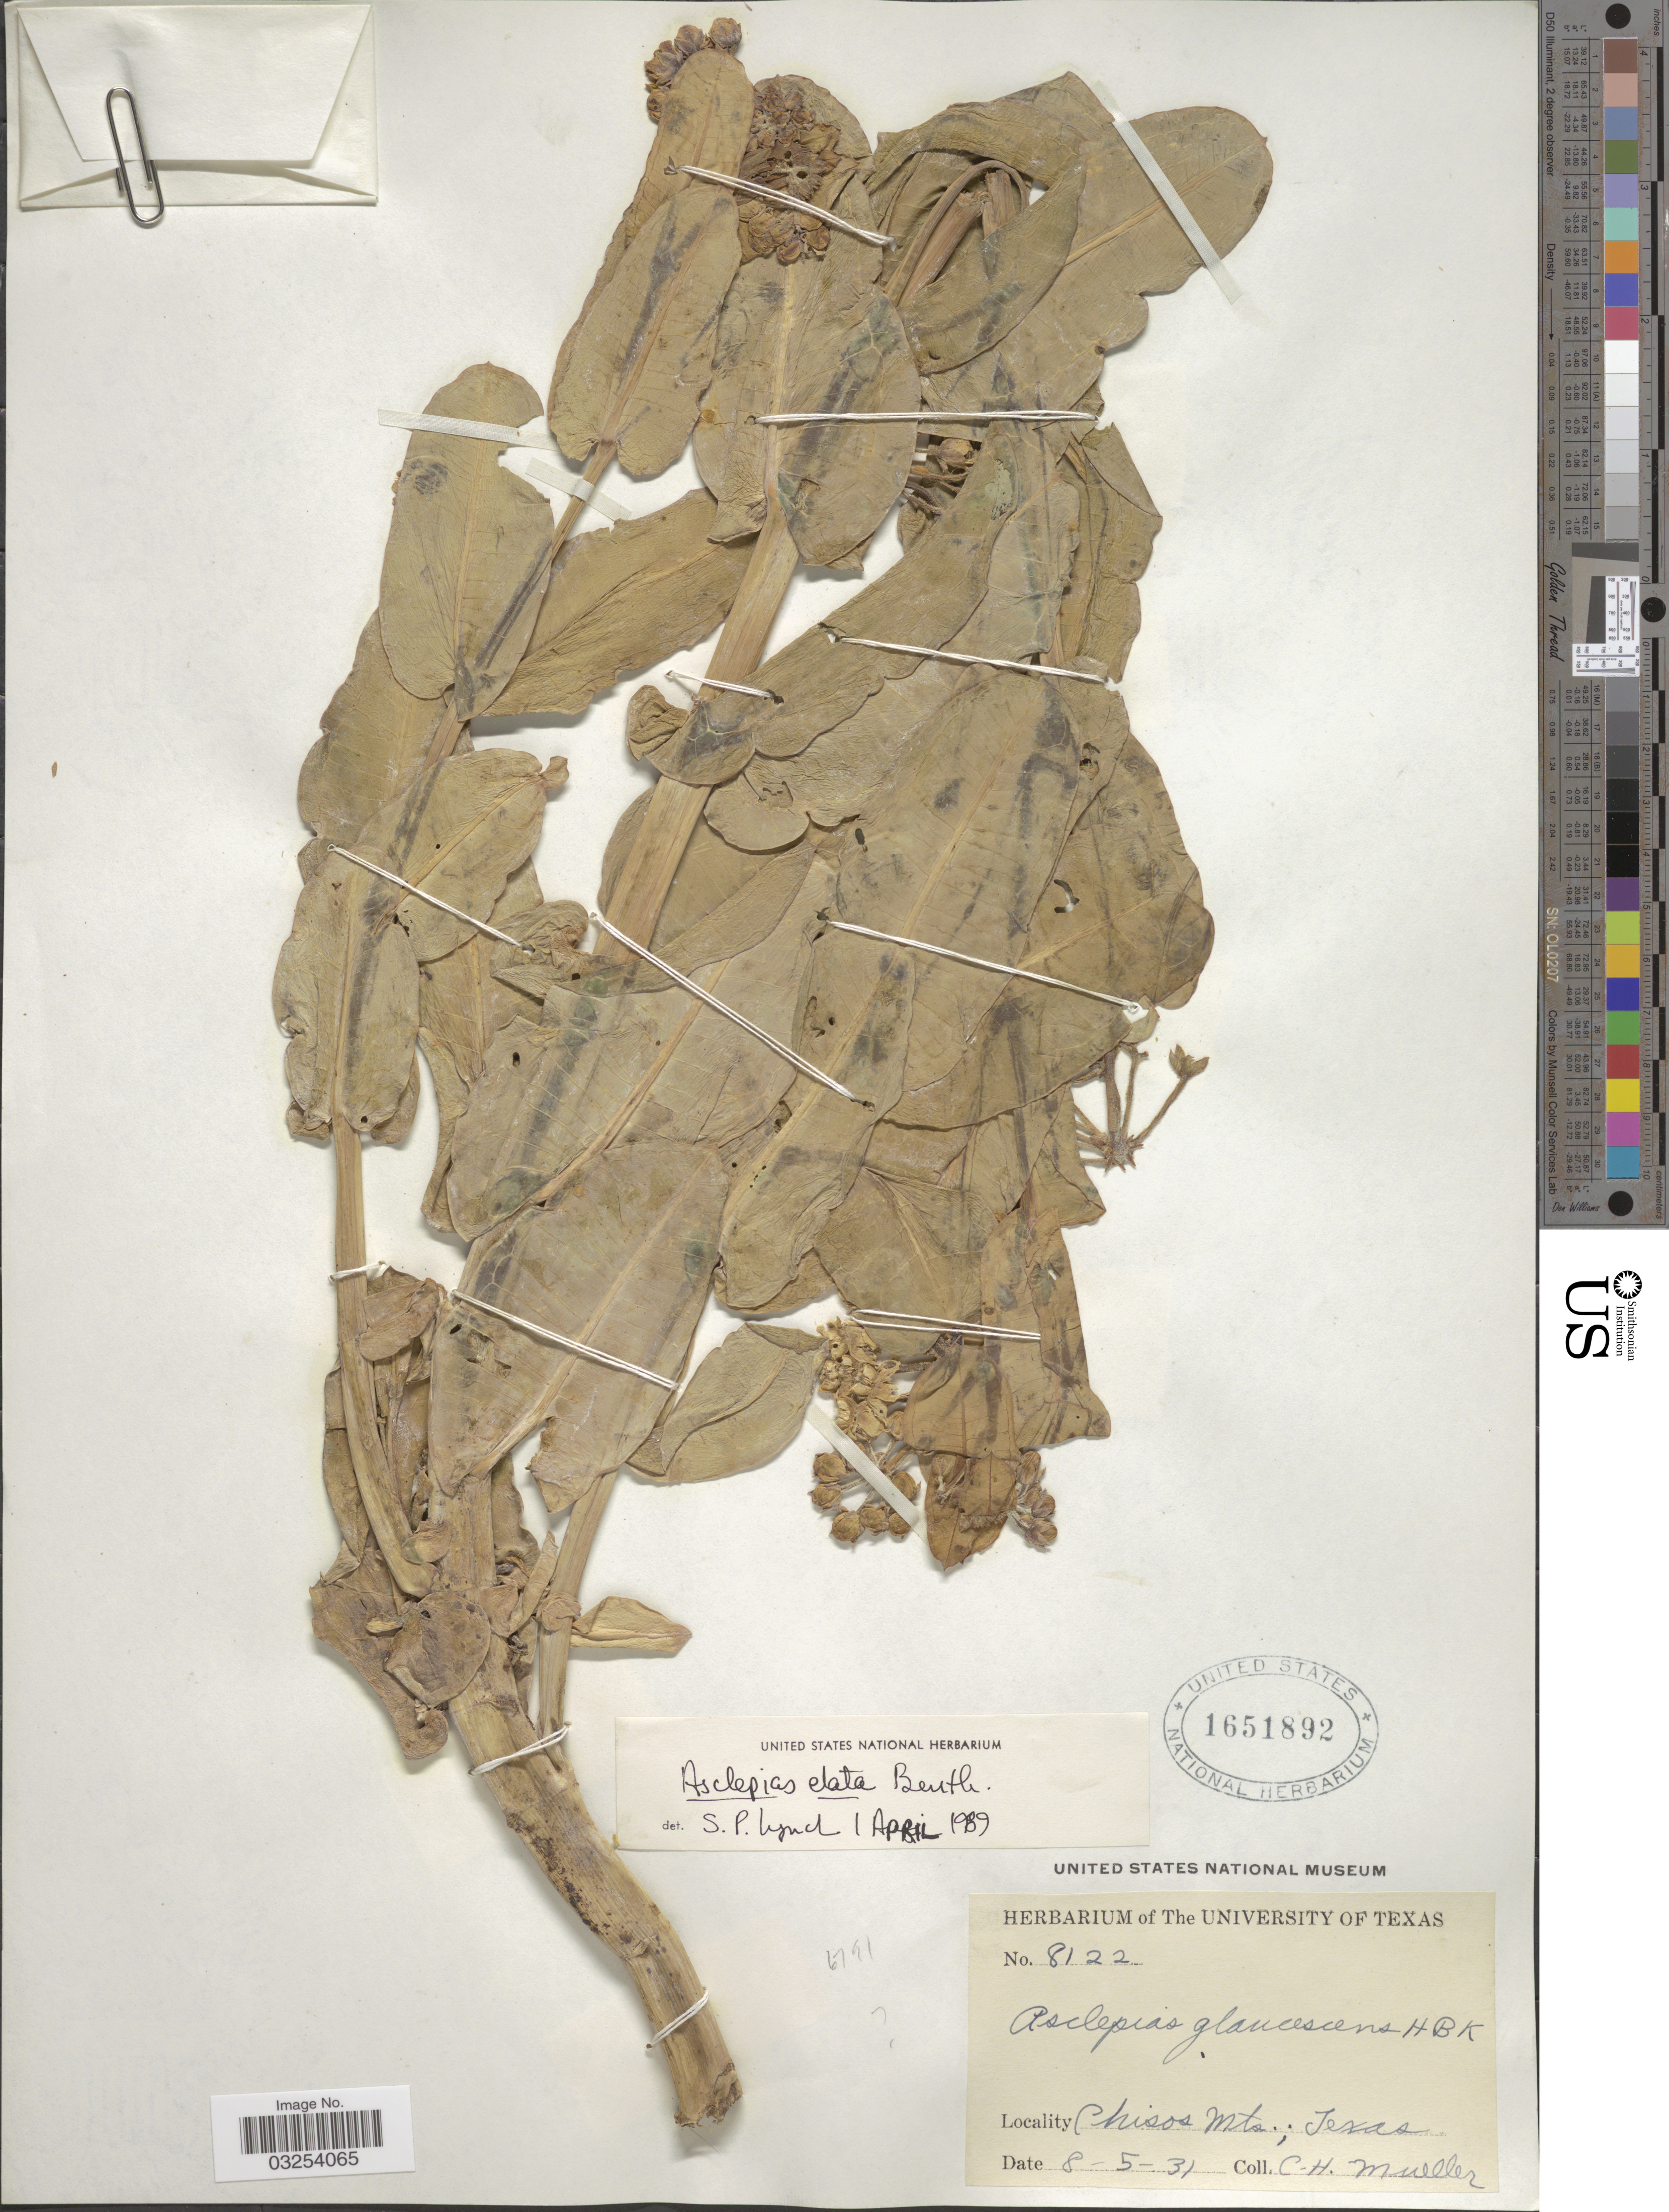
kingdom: Plantae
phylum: Tracheophyta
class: Magnoliopsida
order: Gentianales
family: Apocynaceae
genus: Asclepias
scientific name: Asclepias elata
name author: Benth.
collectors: C. H. Mueller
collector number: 8122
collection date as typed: Transcribed d/m/y: 5/8/31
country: United States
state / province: Texas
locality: Chisos Mts.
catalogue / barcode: US 1651892